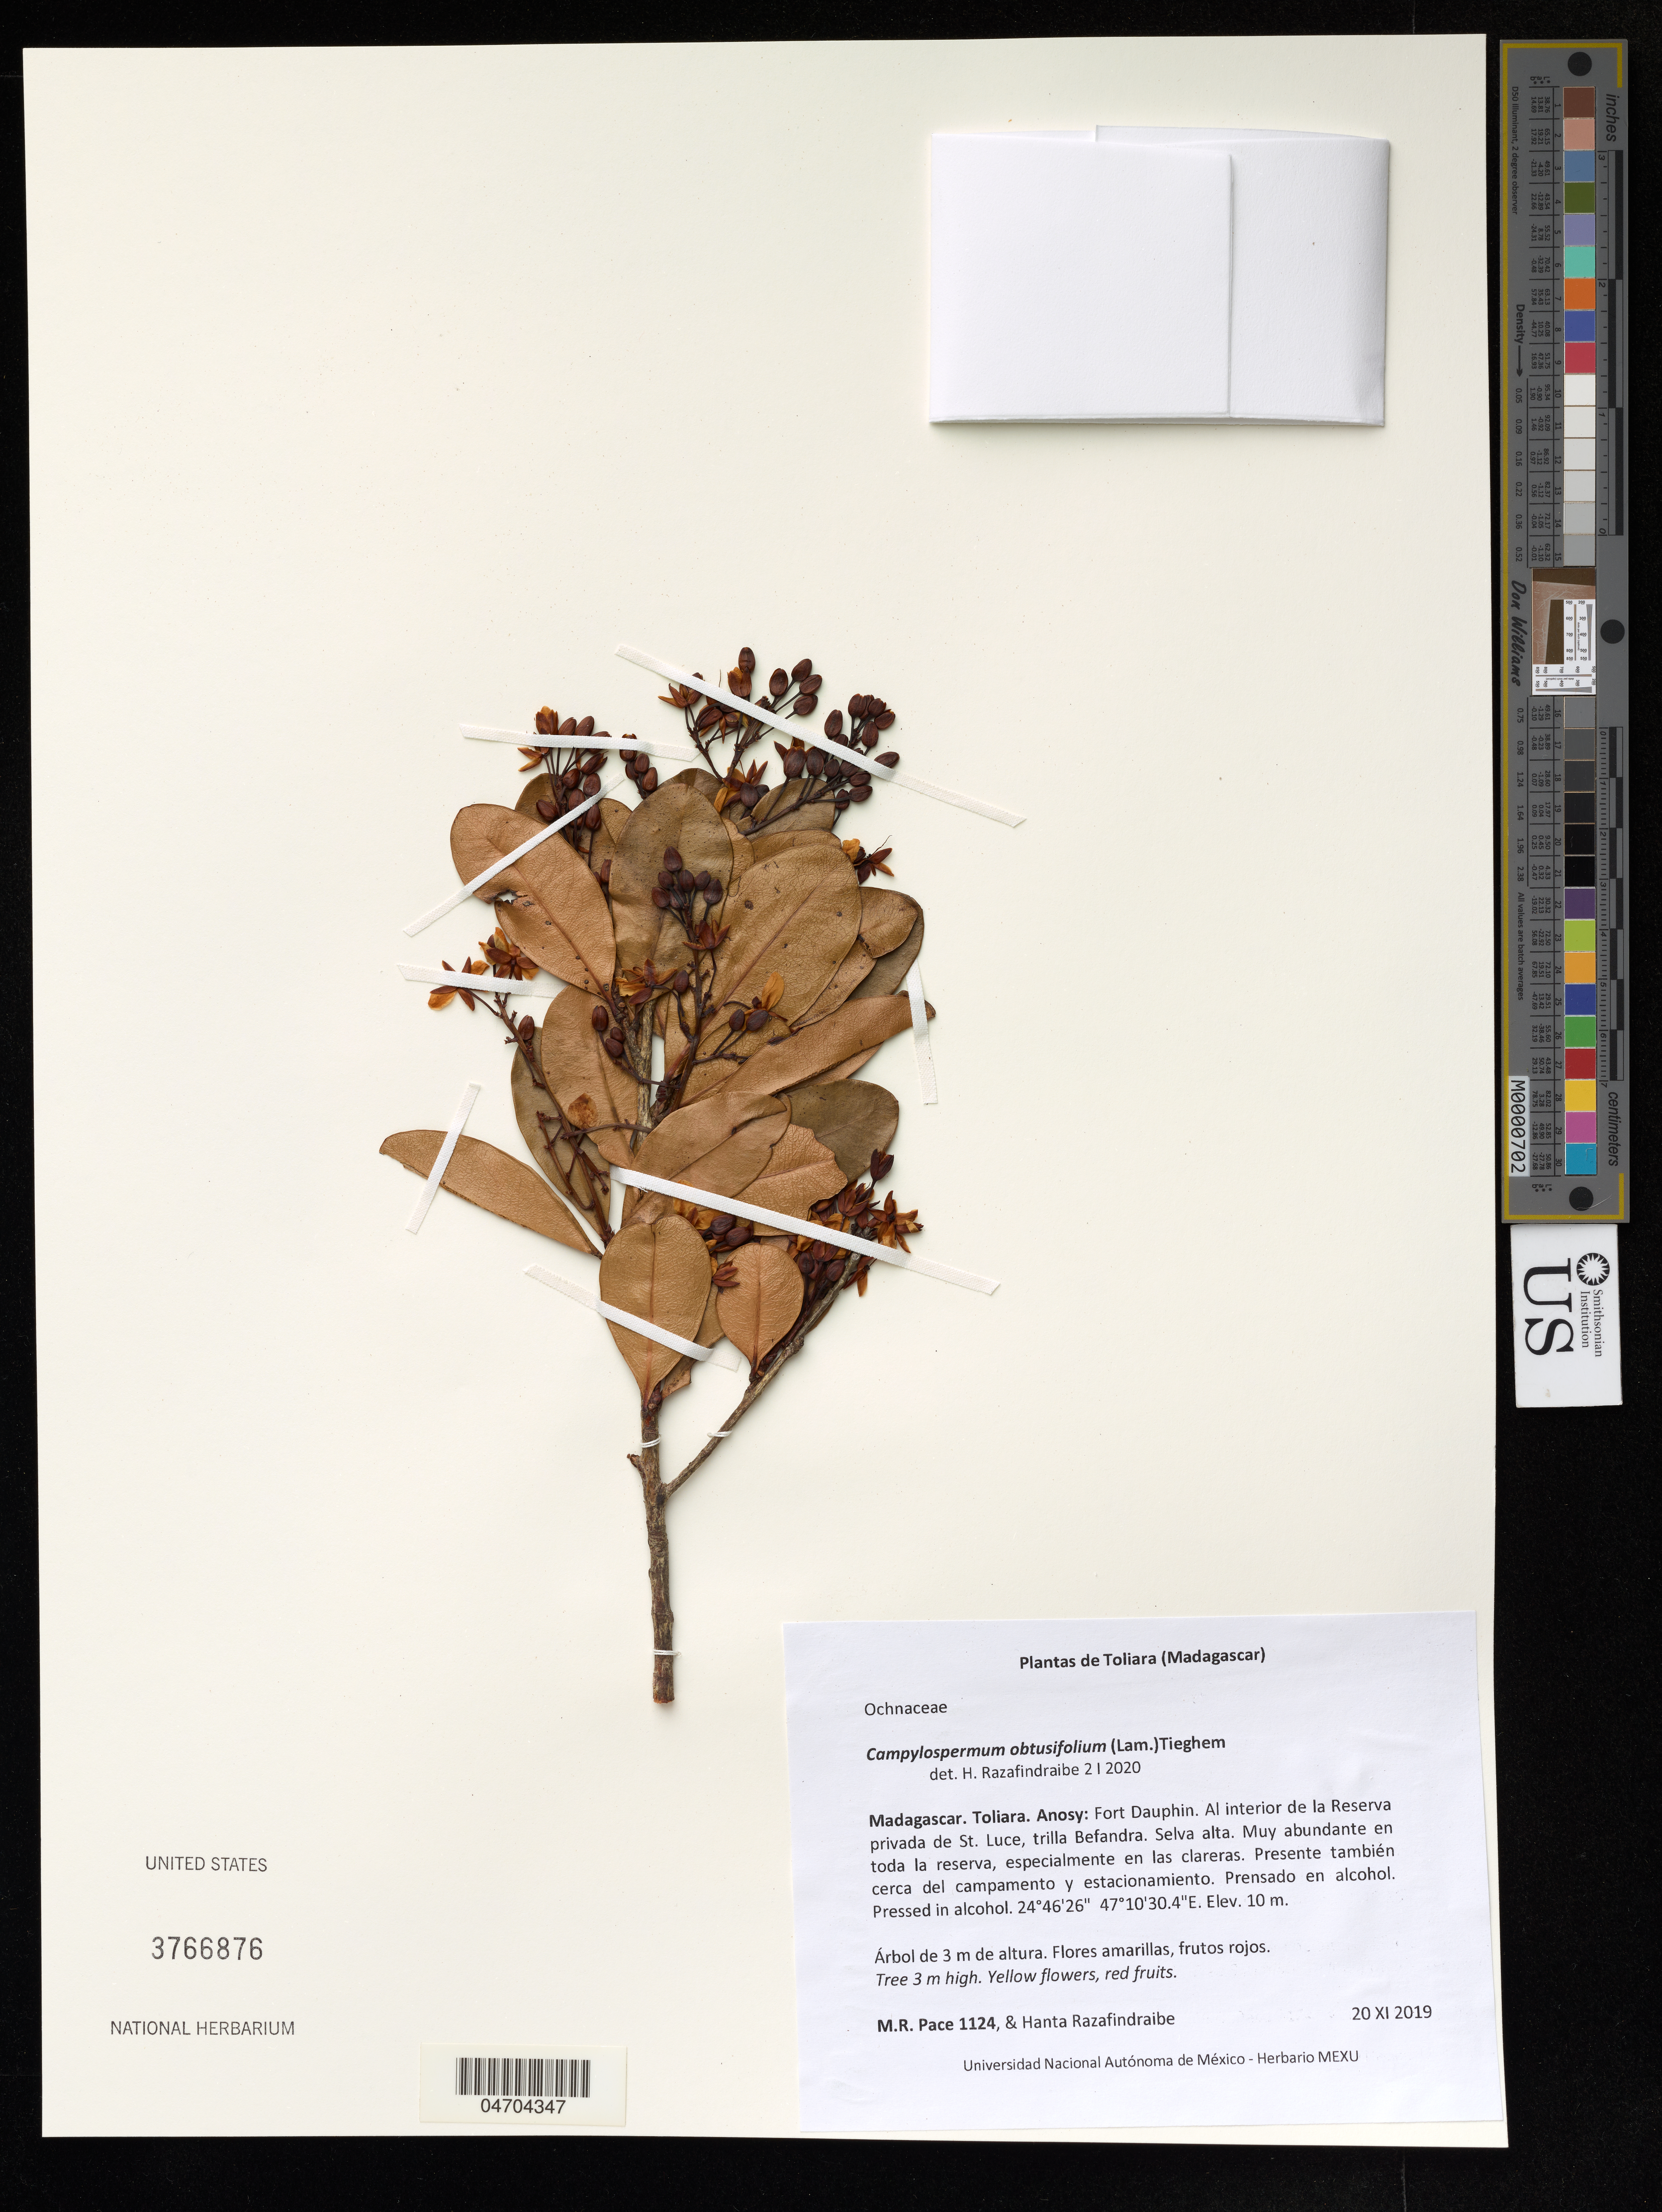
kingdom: Plantae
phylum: Tracheophyta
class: Magnoliopsida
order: Malpighiales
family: Ochnaceae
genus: Campylospermum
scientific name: Campylospermum obtusifolium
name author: (Lam.) Tiegh.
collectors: M. Rodrigo Pace & H. Razafindraibe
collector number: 1124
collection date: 2019-11-20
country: Madagascar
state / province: Toliara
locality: Anosy: Fort Dauphin. Al interior de la Reserva privada de St. Luce, trilla Befandra.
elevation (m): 10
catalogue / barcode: US 3766876